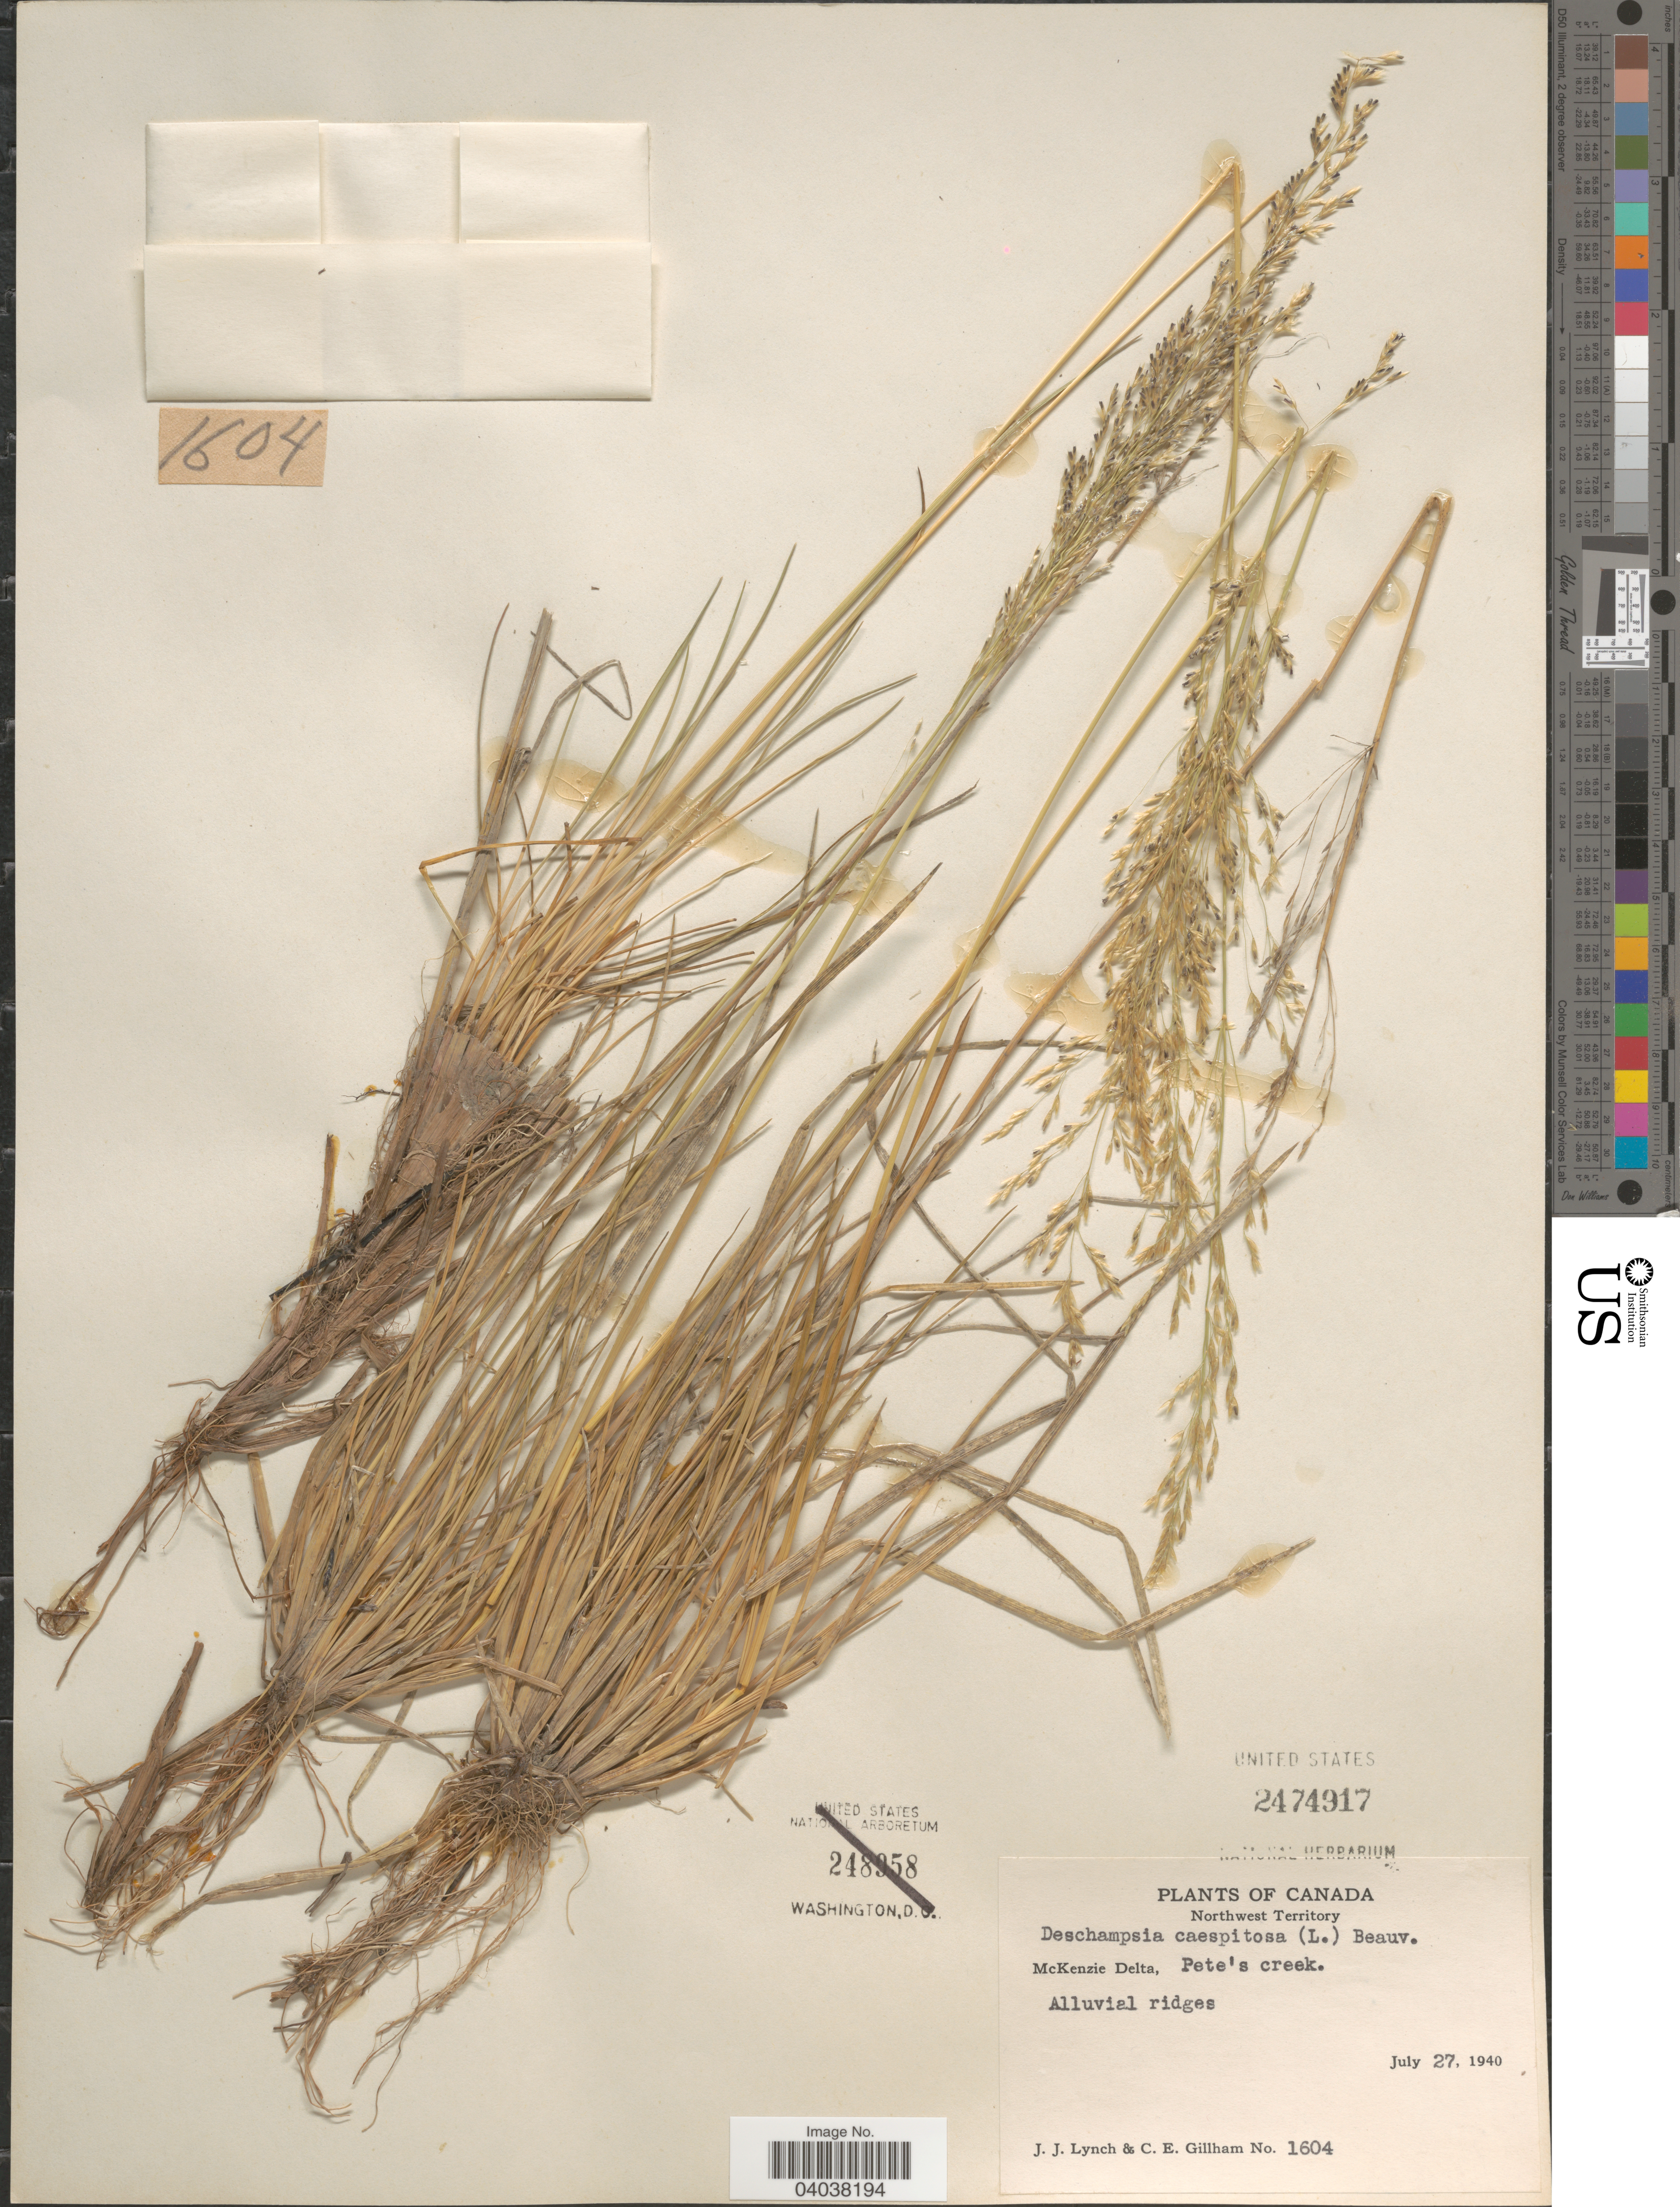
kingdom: Plantae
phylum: Tracheophyta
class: Liliopsida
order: Poales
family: Poaceae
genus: Deschampsia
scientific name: Deschampsia cespitosa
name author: (L.) P. Beauv.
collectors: J. Lynch & C. Gillham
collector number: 1604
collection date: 1940-07-27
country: Canada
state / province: Northwest Territories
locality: Northwest Territory. McKenzie Delta, Pete's creek.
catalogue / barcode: US 2474917